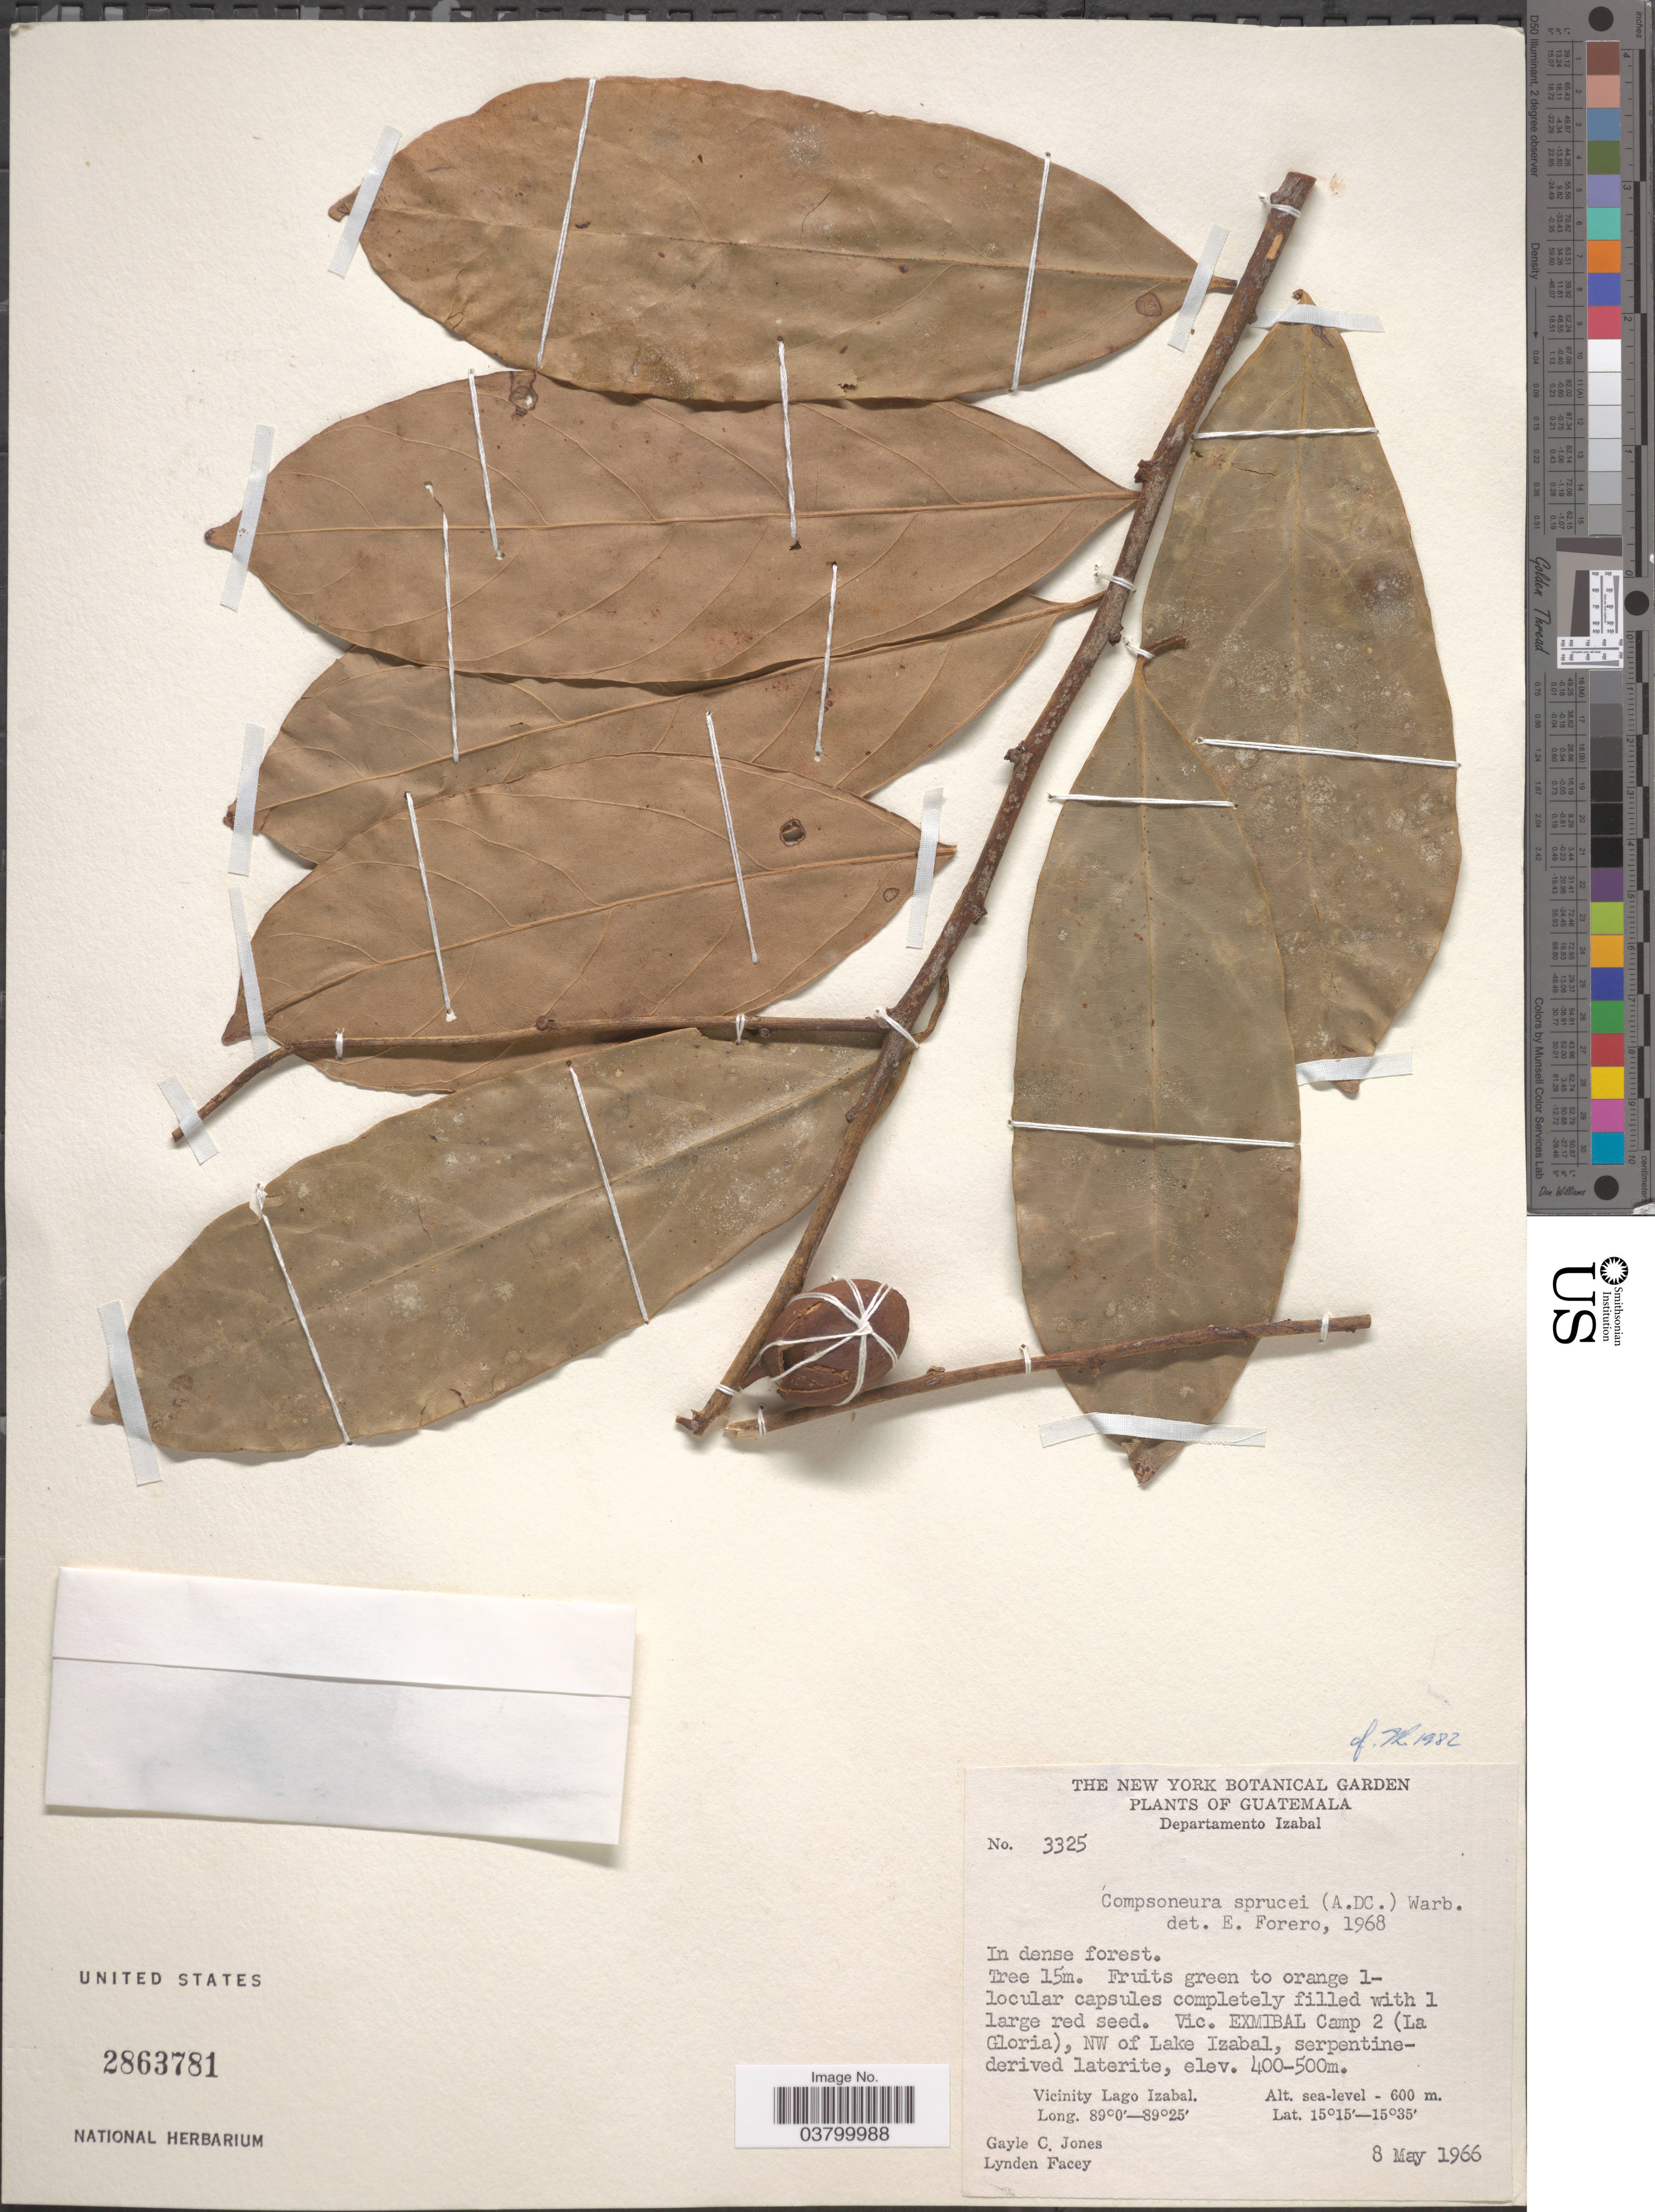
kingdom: Plantae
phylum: Tracheophyta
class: Magnoliopsida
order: Magnoliales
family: Myristicaceae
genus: Compsoneura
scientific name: Compsoneura sprucei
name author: (A. DC.) Warb.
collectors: G. C. Jones & L. Facey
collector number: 3325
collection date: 1966-05-08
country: Guatemala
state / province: Izabal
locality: Departamento Izabal. Vic. Exmibal Camp 2 (La Gloria), NW of Lake Izabal. Vicinity of Lago Izabal.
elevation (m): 400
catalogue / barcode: US 2863781